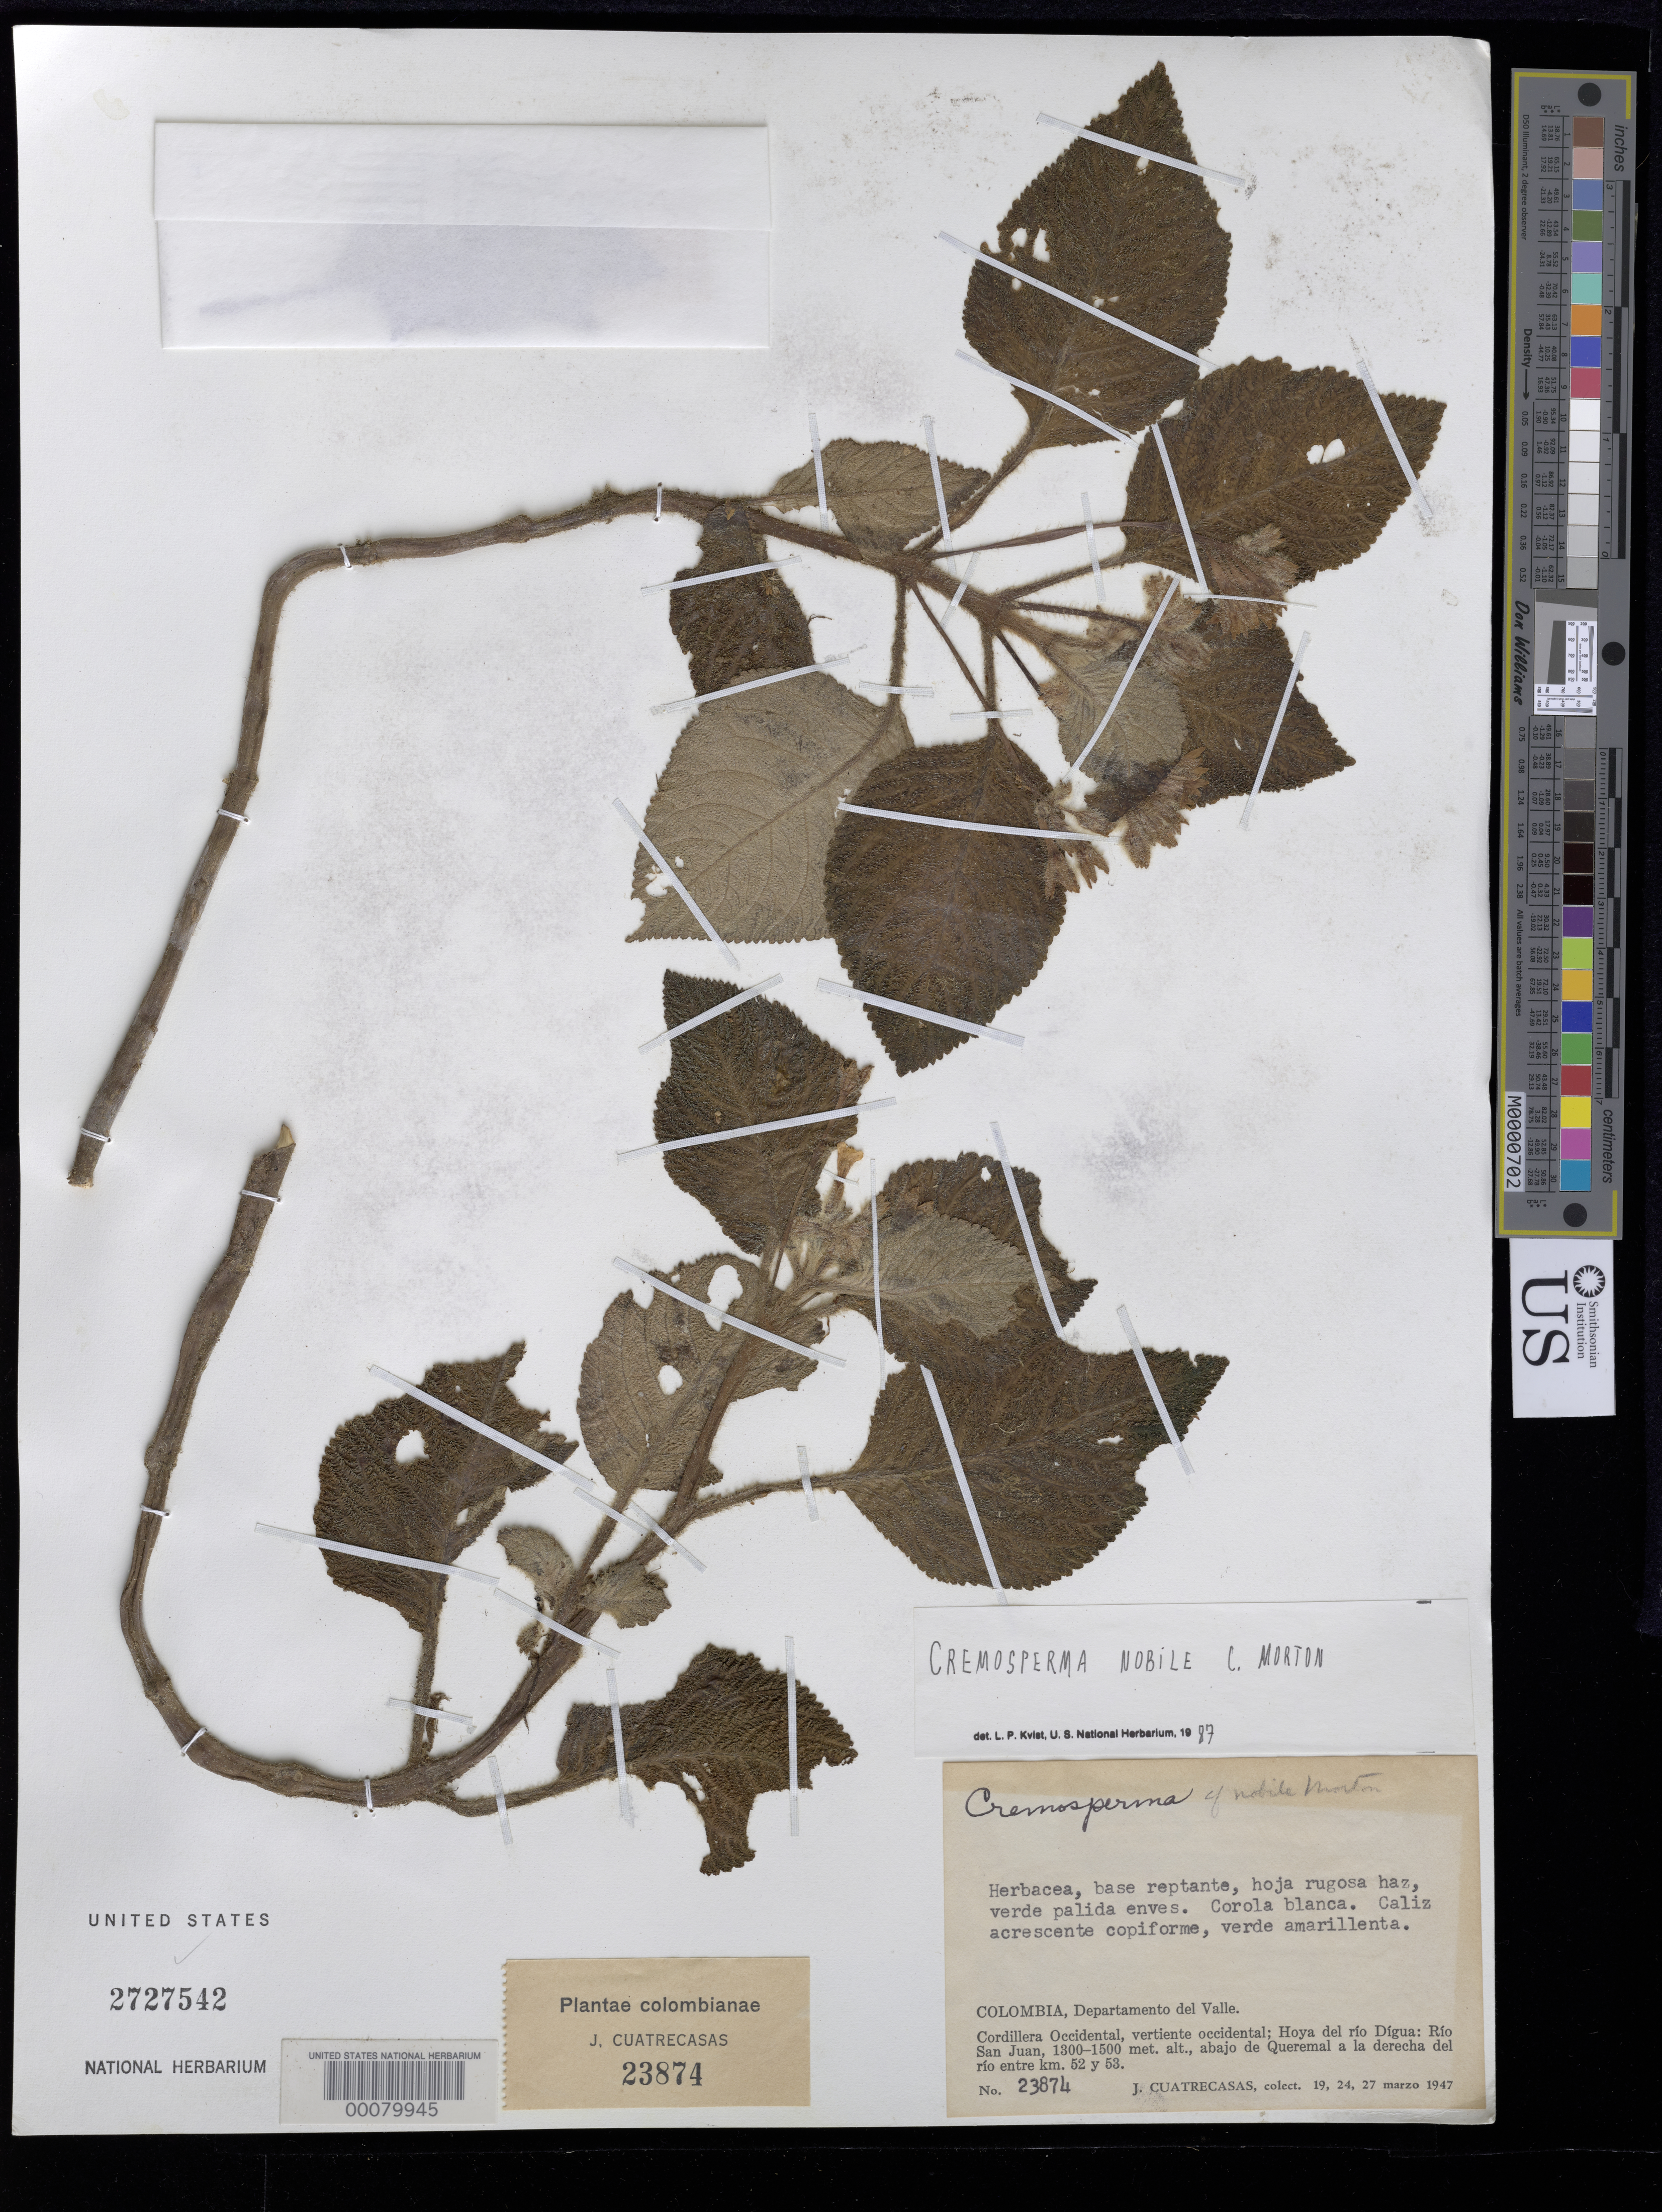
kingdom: Plantae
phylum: Tracheophyta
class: Magnoliopsida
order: Lamiales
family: Gesneriaceae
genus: Cremosperma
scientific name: Cremosperma nobile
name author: C.V. Morton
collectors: J. Cuatrecasas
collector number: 23874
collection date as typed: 19-27 Mar 1947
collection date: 1947-03-19/1947-03-27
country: Colombia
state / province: Valle del Cauca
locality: Cordillera Occidental, western slope, valley of Rio Digua, Rio San Juan, below Queremal, right of river between km 52 & 53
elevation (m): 1300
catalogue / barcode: US 2727542